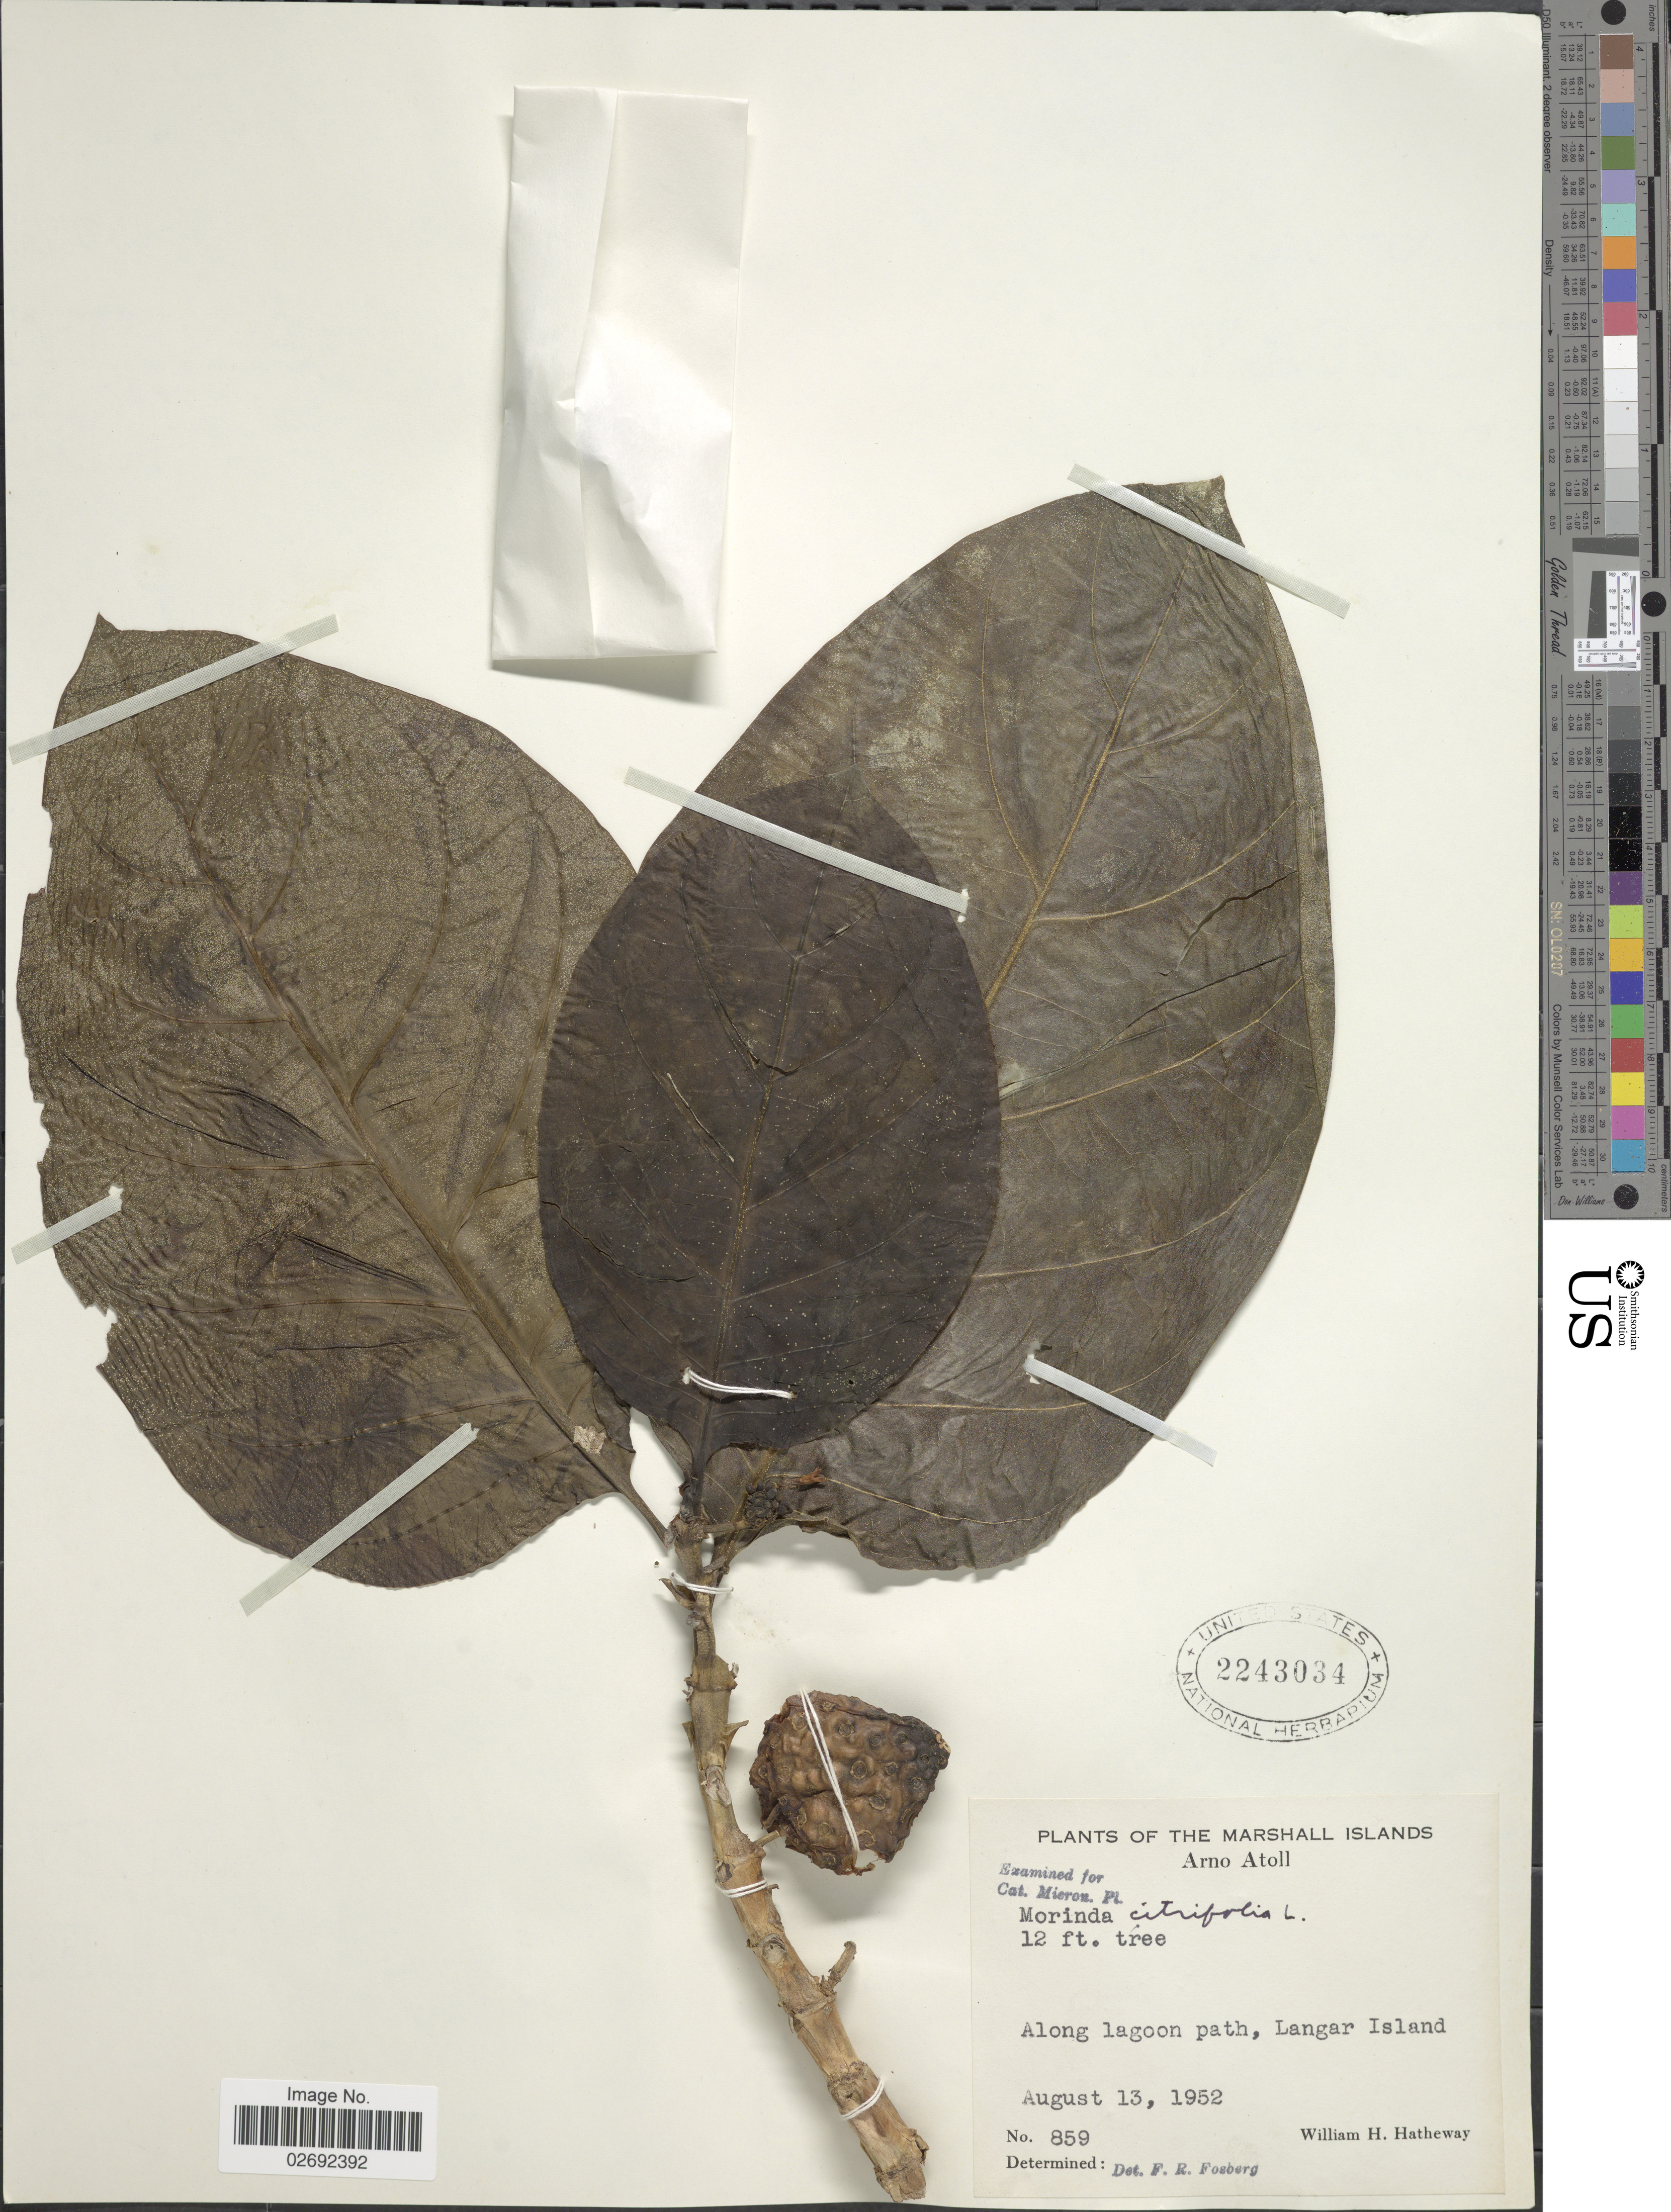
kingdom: Plantae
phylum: Tracheophyta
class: Magnoliopsida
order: Gentianales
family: Rubiaceae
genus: Morinda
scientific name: Morinda citrifolia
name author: L.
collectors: W. H. Hatheway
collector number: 859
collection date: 1952-08-13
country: Marshall Islands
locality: Arno Atoll. Along lagoon path, Langar Island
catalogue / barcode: US 2243034